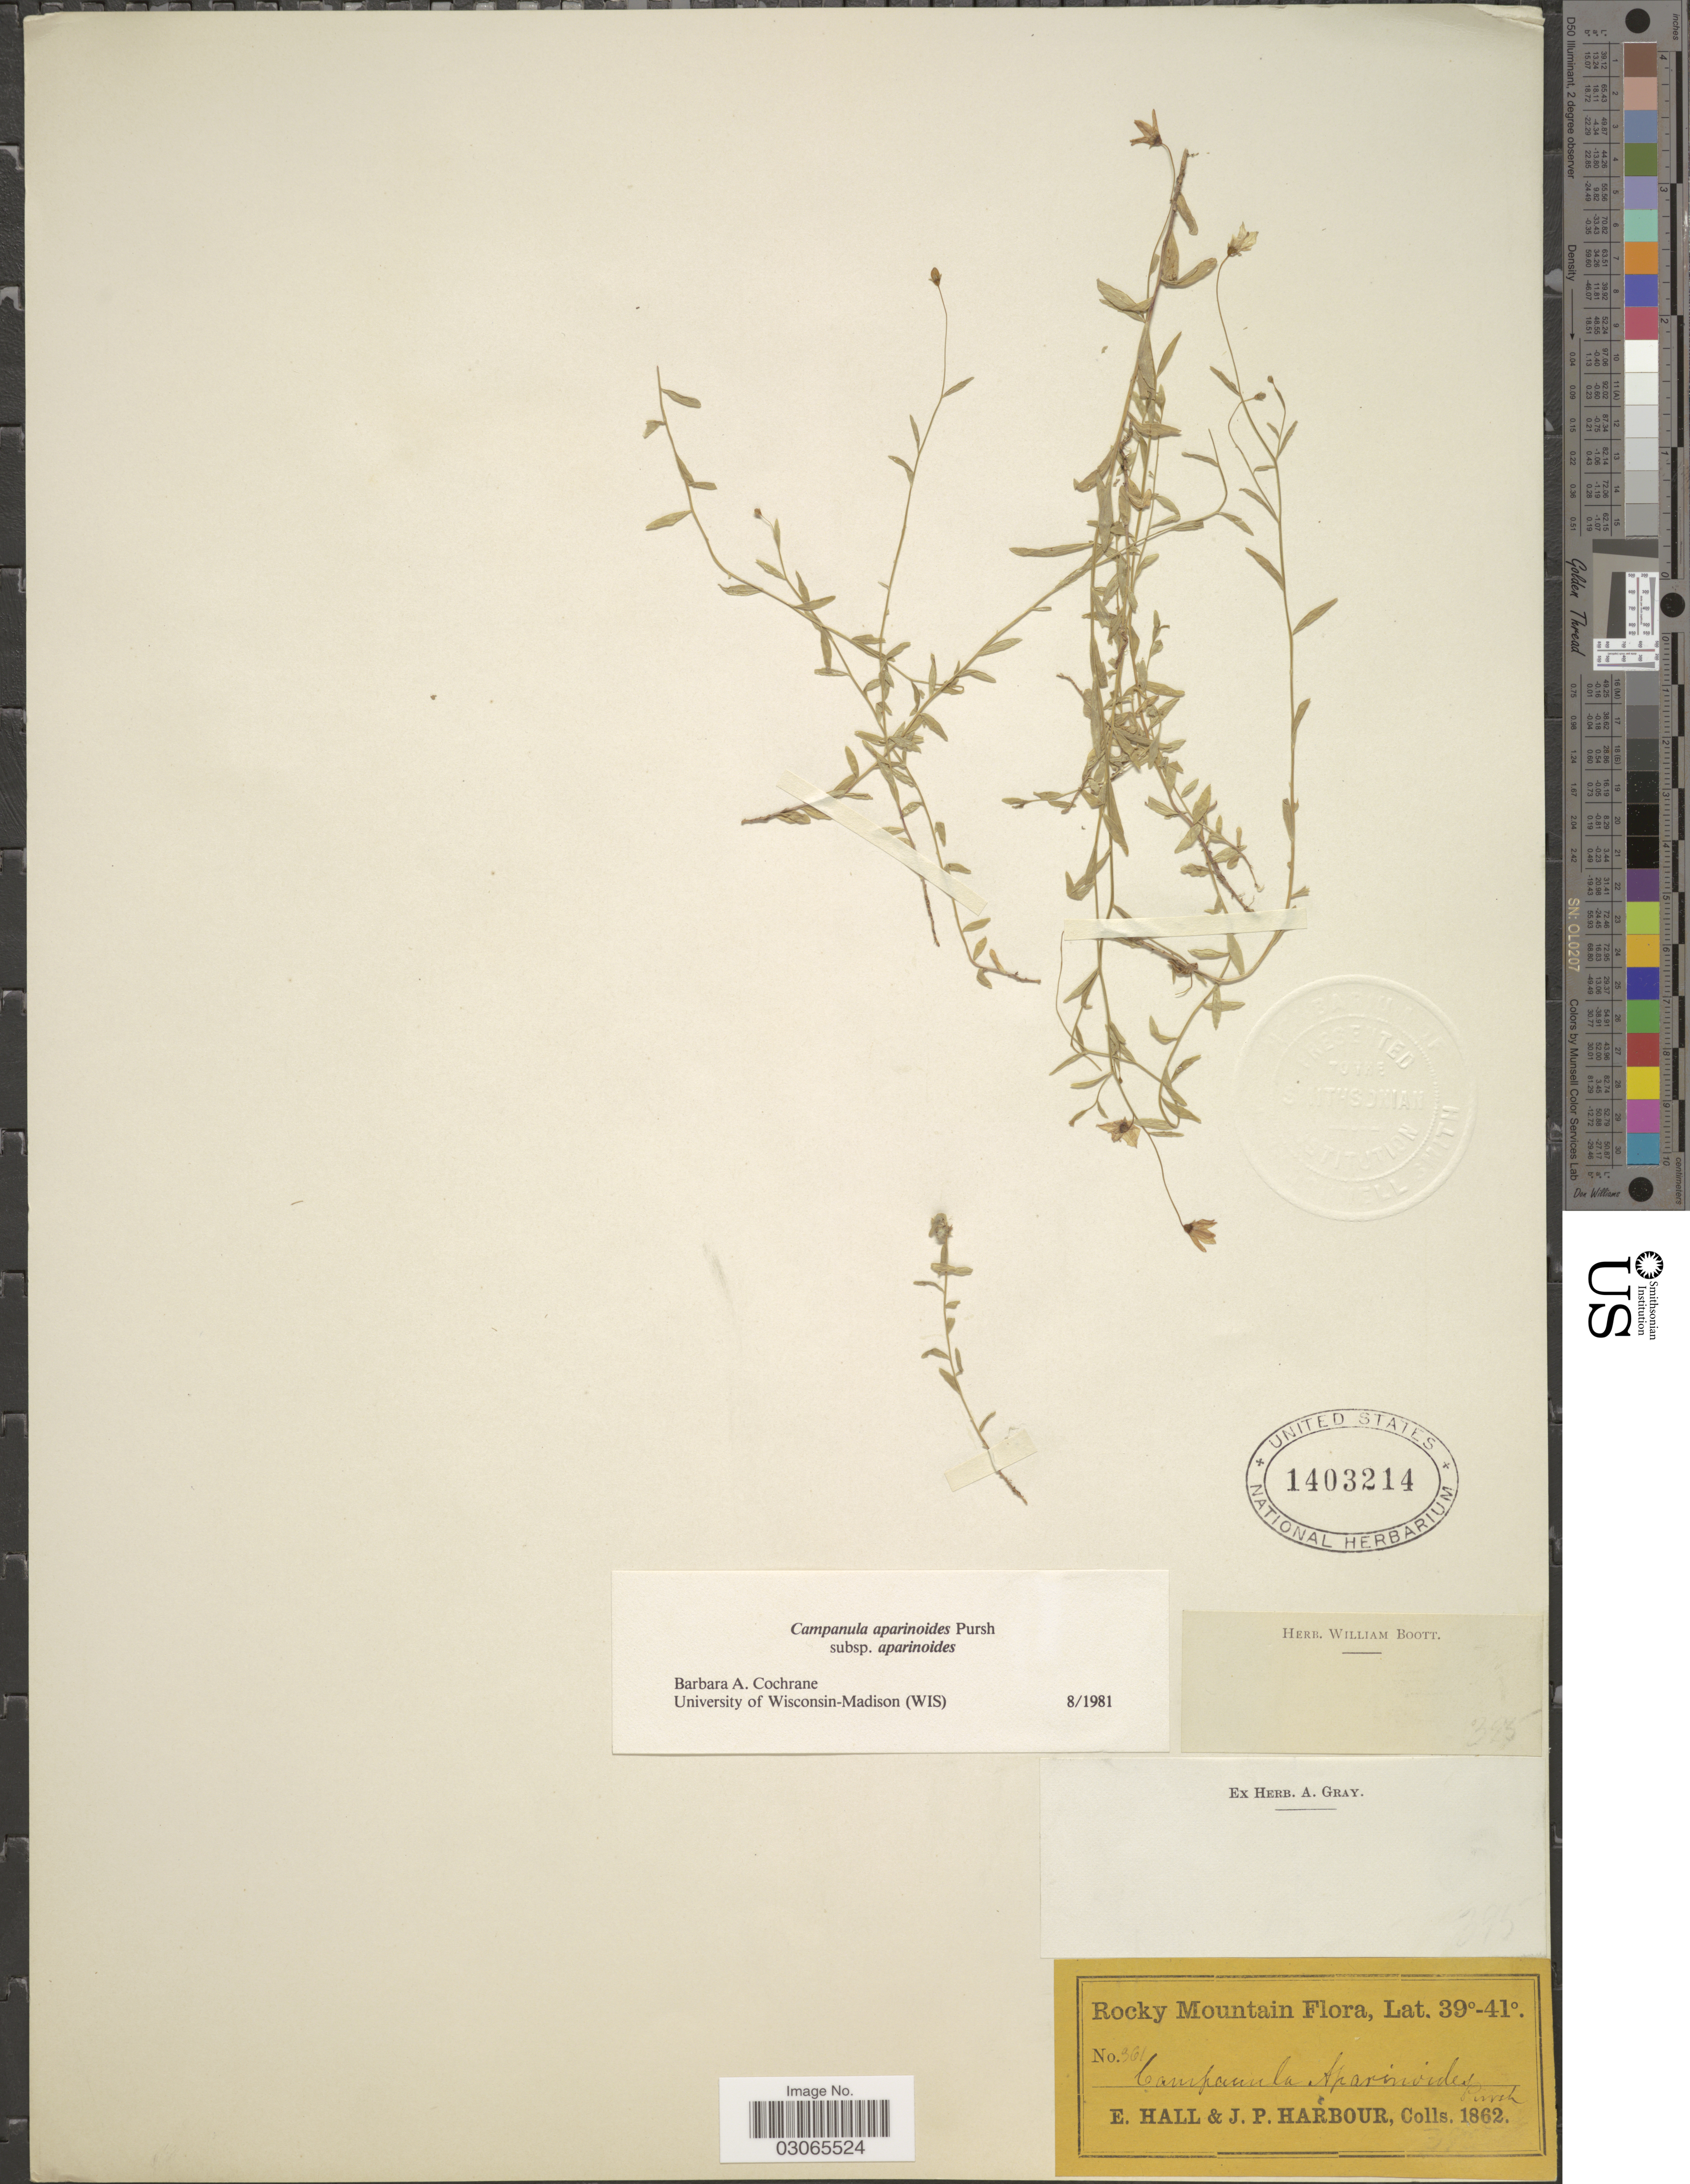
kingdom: Plantae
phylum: Tracheophyta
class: Magnoliopsida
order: Asterales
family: Campanulaceae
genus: Campanula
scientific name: Campanula aparinoides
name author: Pursh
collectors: E. Hall & J. Harbour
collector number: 361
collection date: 1862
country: United States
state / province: Colorado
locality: Rocky Mtns.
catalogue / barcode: US 1403214